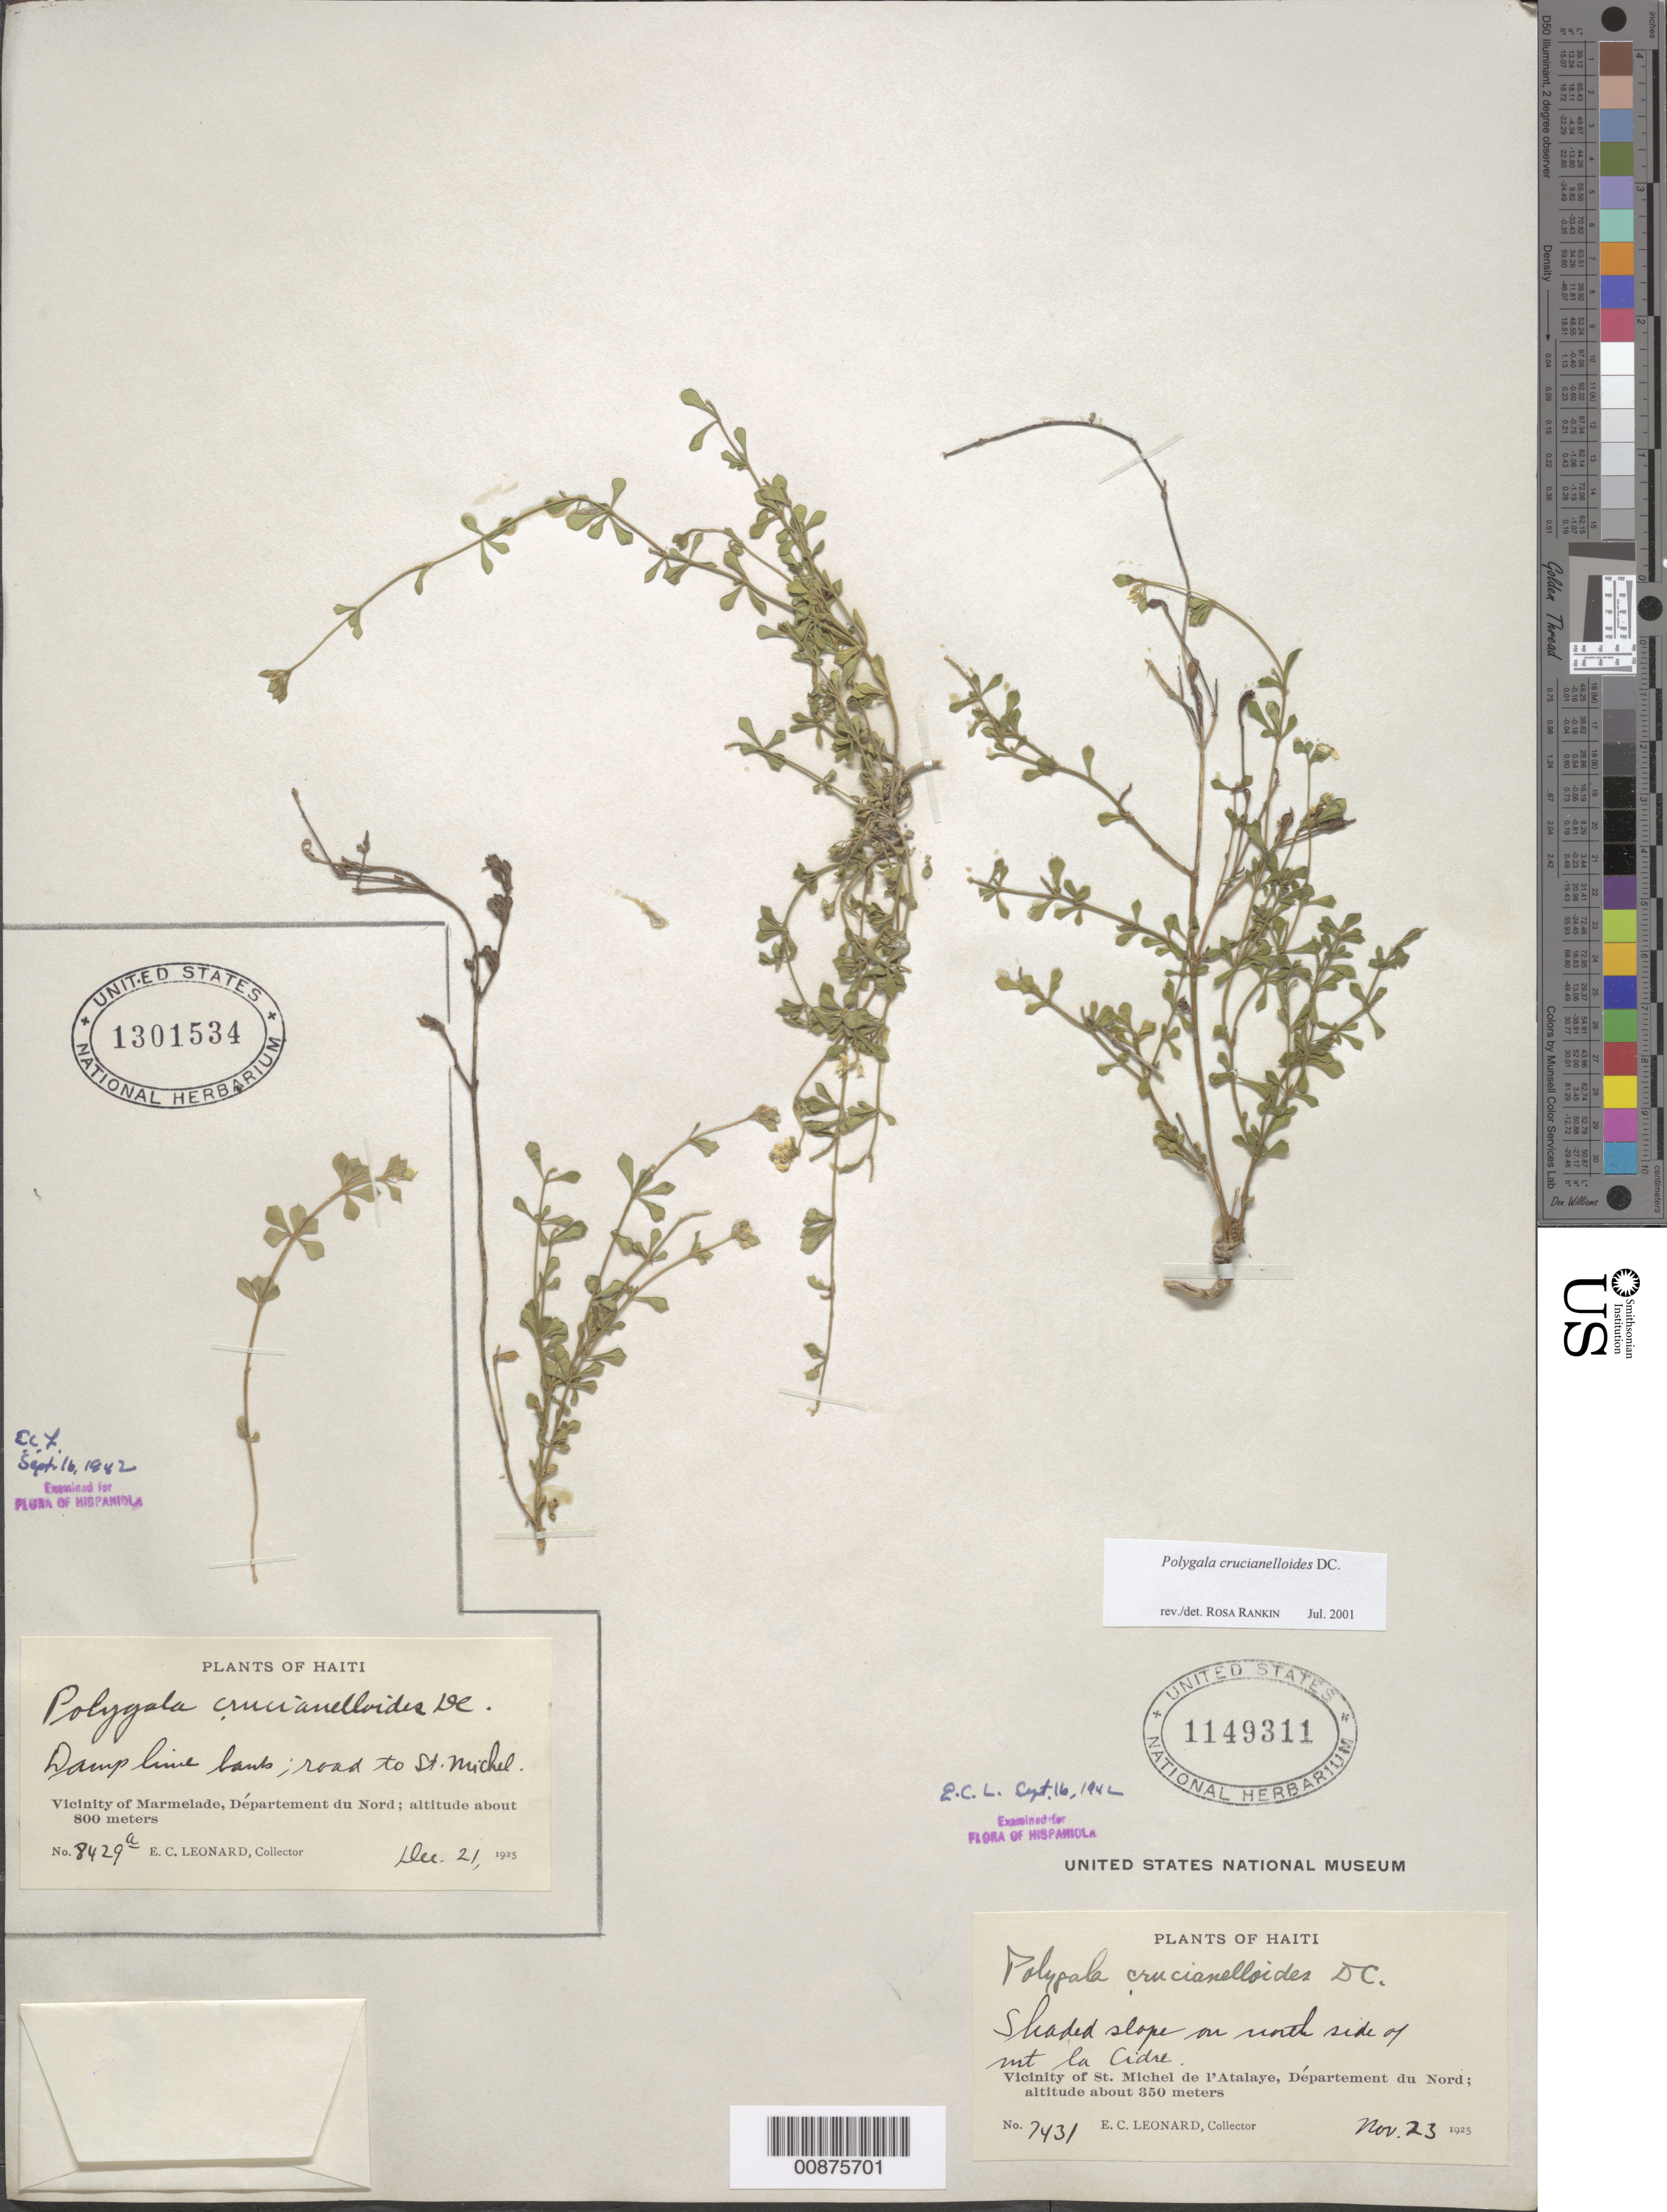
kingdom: Plantae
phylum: Tracheophyta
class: Magnoliopsida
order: Fabales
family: Polygalaceae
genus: Polygala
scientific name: Polygala crucianelloides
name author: DC.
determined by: Rankin Rodriguez, Rosa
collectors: E. C. Leonard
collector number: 7431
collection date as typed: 23 Nov 1925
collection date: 1925-11-23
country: Haiti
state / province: Artibonite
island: Hispaniola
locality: Vicinity of St. Michel de l'Atalaye, north side of Mt. la Cidre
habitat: Shaded slope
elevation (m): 350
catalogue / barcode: US 1149311